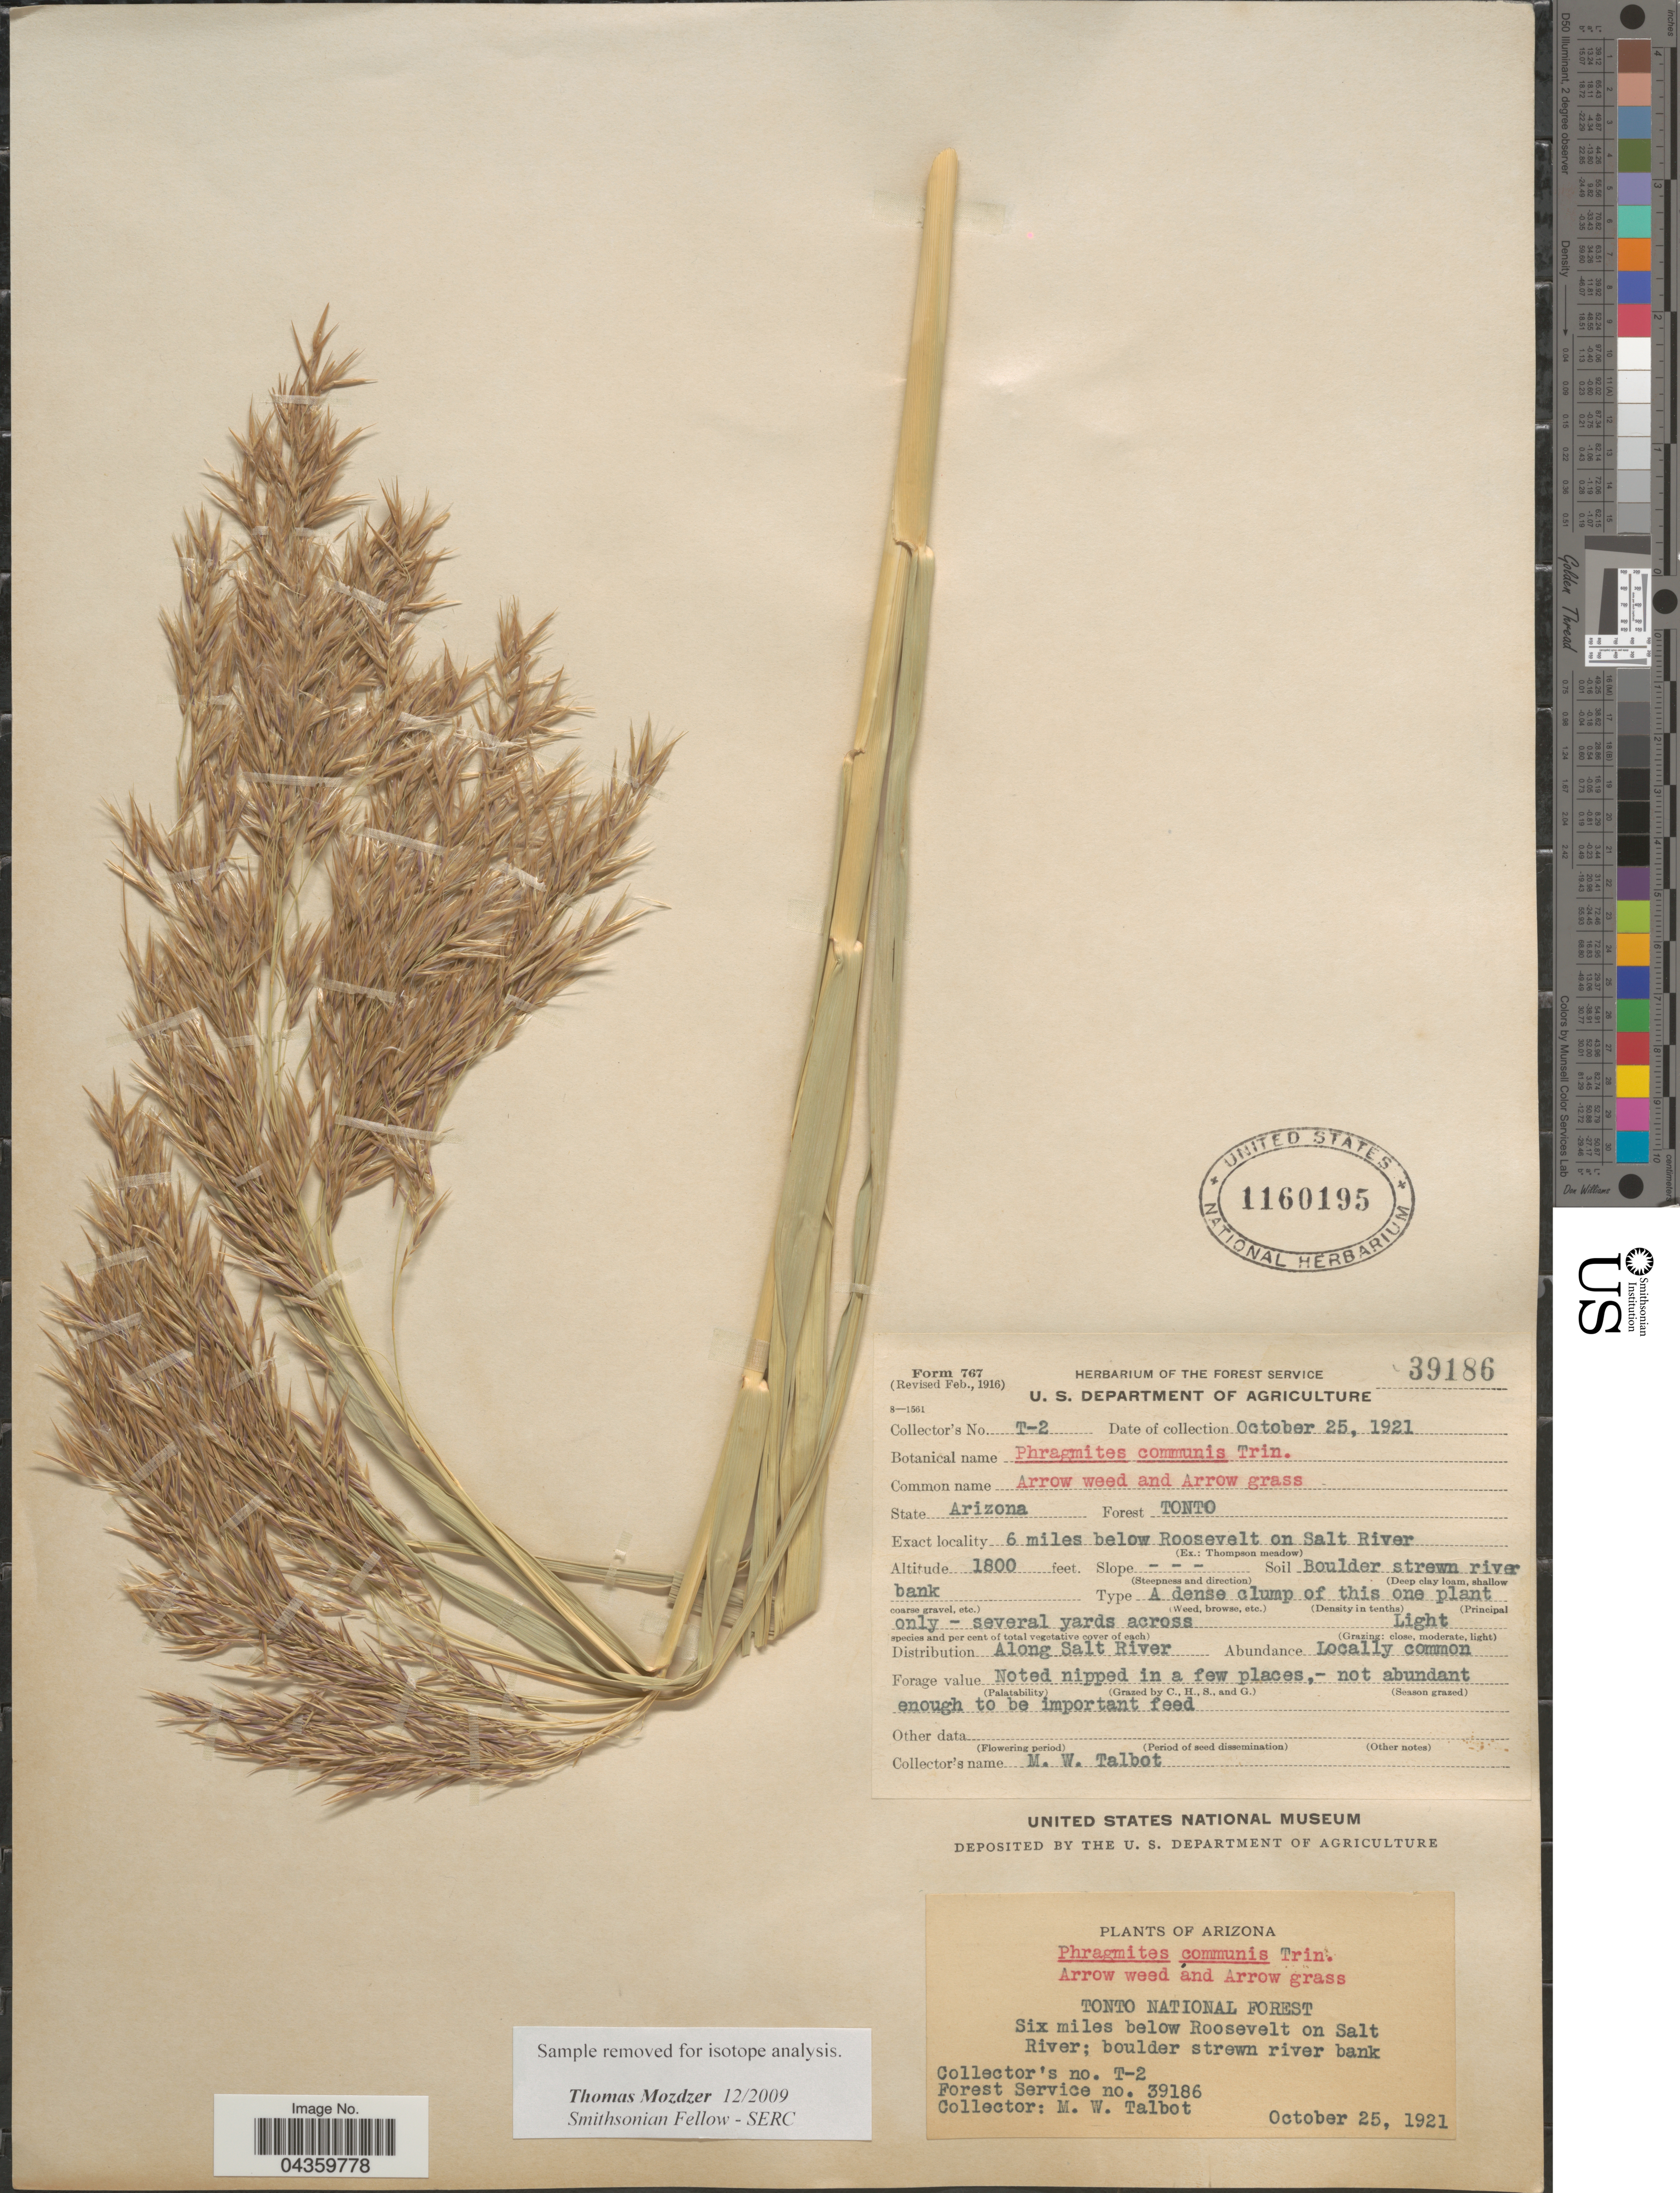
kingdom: Plantae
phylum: Tracheophyta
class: Liliopsida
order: Poales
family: Poaceae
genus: Phragmites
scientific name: Phragmites australis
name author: (Cav.) Trin. ex Steud.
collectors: M. Talbot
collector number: T-2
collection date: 1921-10-25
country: United States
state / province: Arizona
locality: Forest Tonto. 6 miles below Roosevelt on Salt River. Tonto National Forest. Soil Boulder strewn river bank.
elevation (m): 549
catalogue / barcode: US 1160195